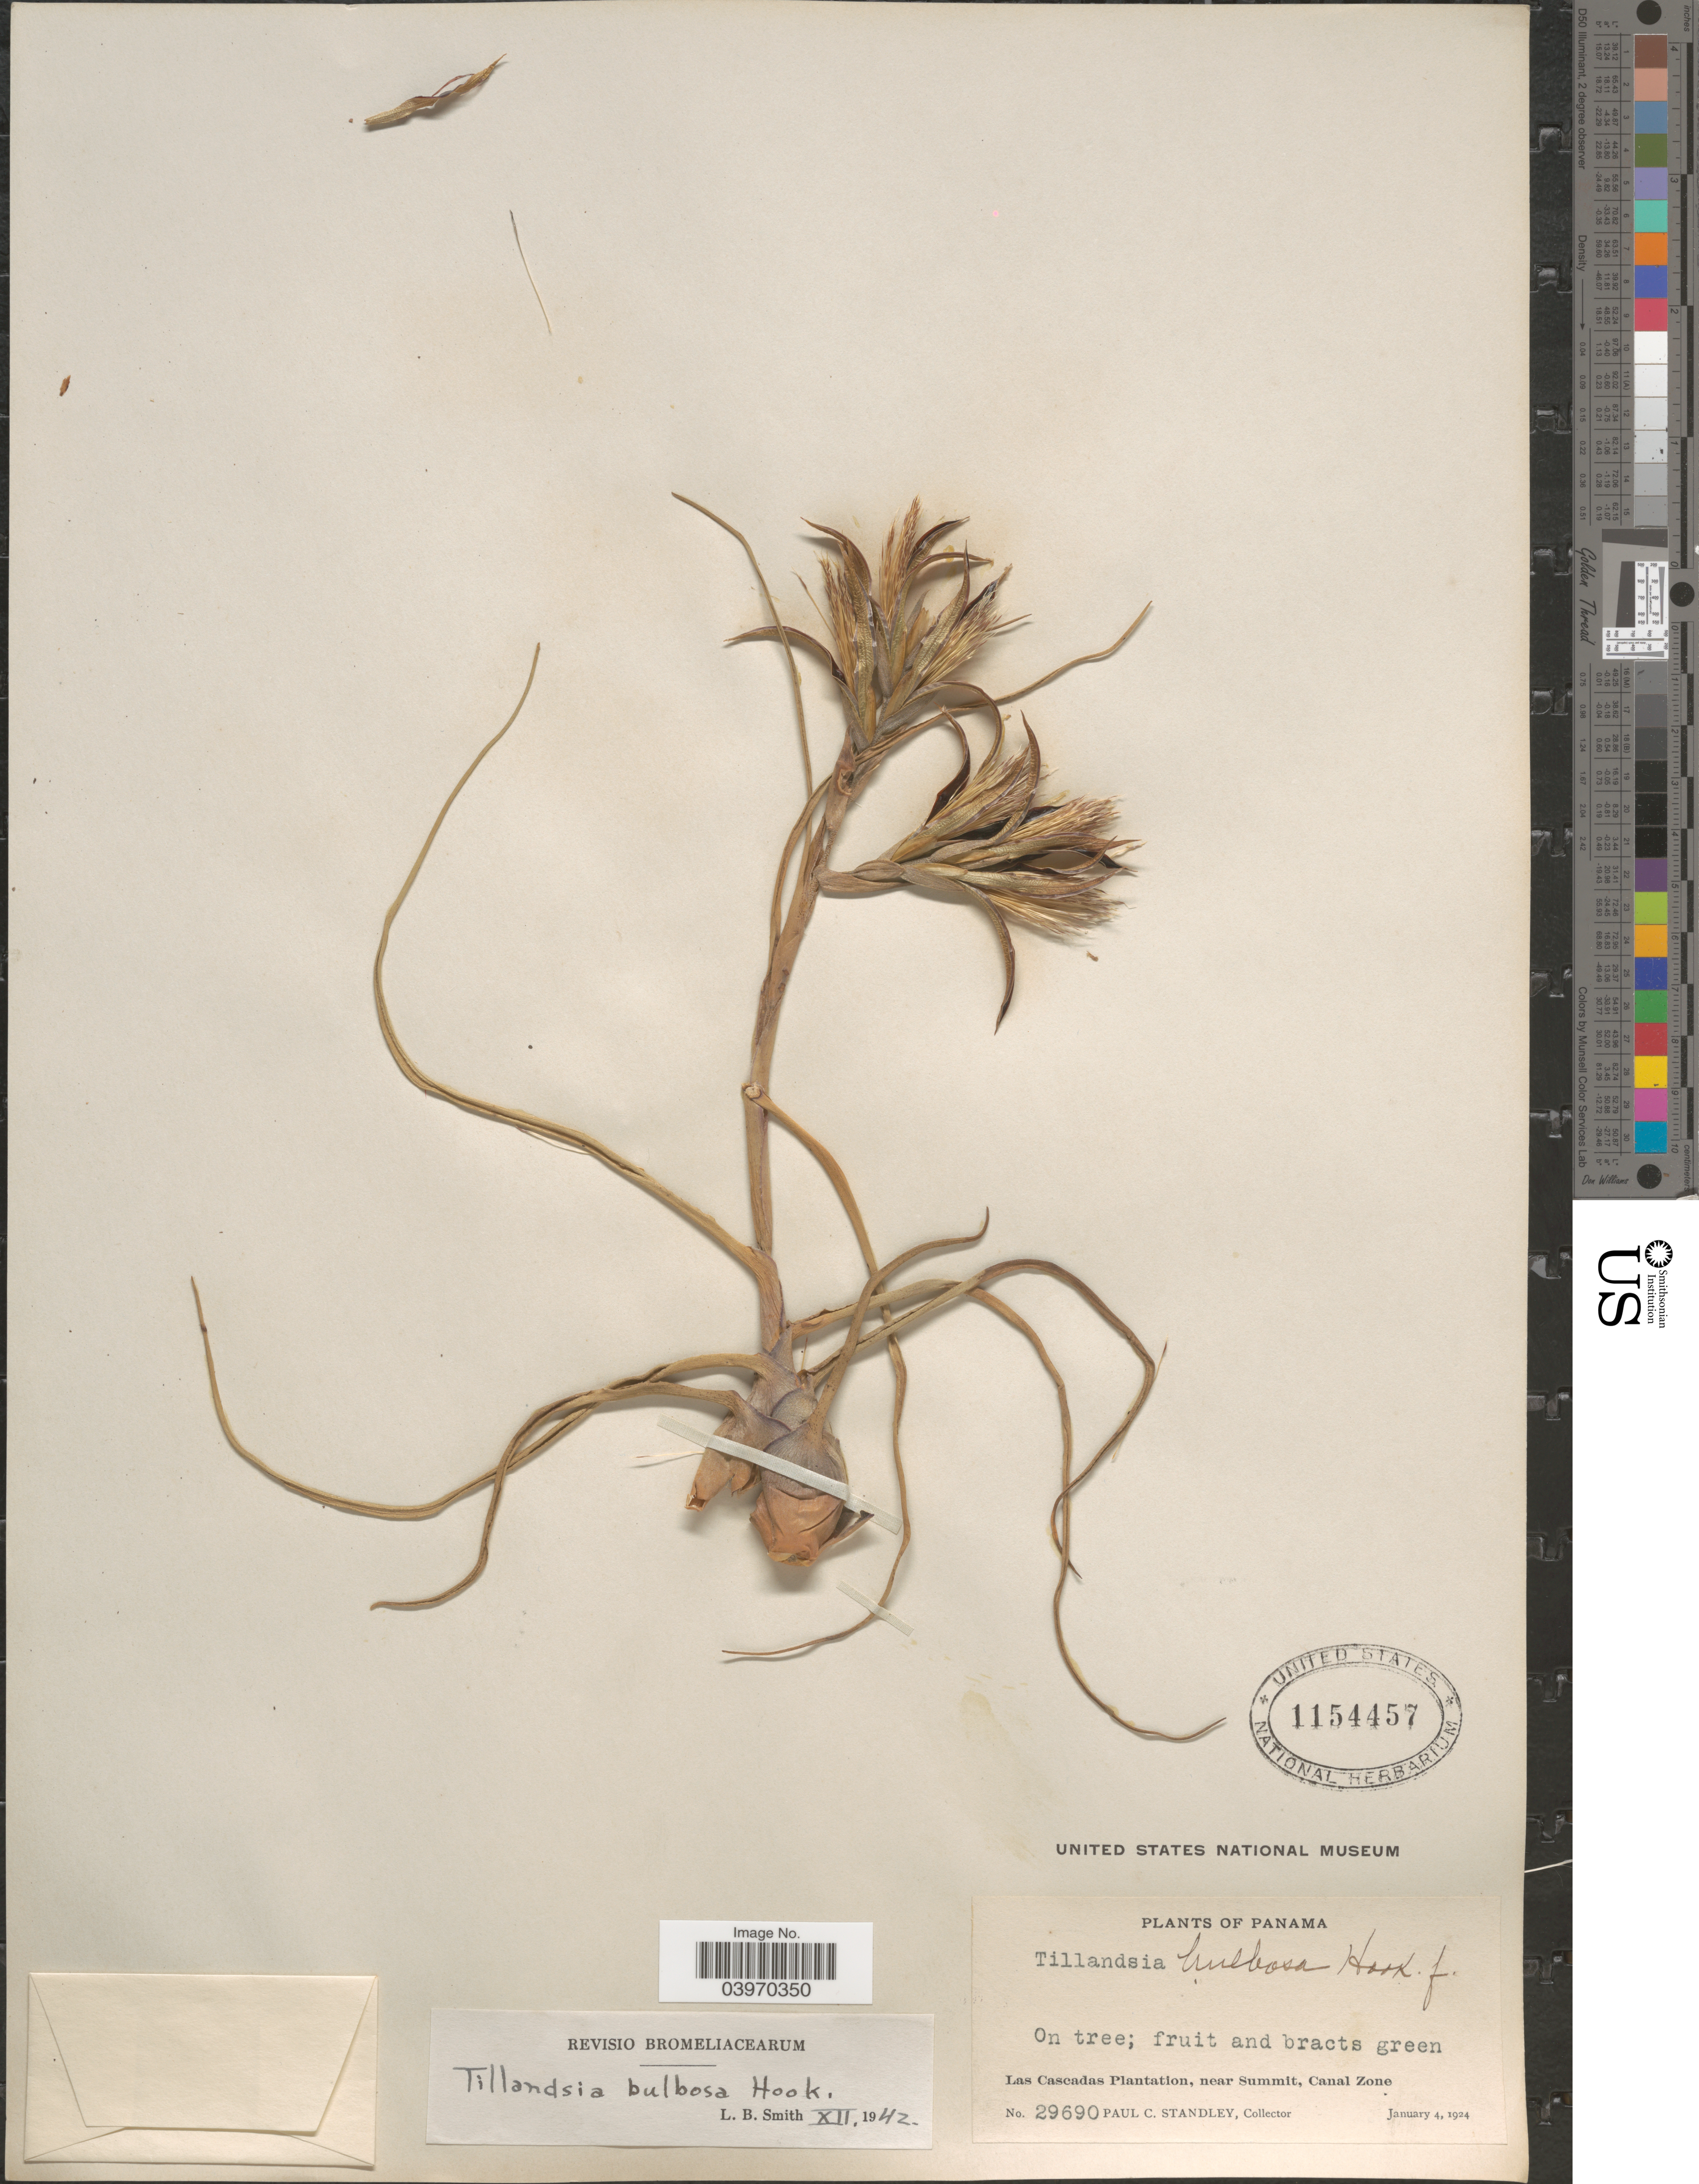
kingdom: Plantae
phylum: Tracheophyta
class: Liliopsida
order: Poales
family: Bromeliaceae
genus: Tillandsia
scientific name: Tillandsia bulbosa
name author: Hook.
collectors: P. C. Standley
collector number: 29690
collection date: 1924-01-04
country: Panama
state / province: Colón / Panamá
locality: Las Cascadas Plantation, near Summit, Canal Zone.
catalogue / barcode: US 1154457